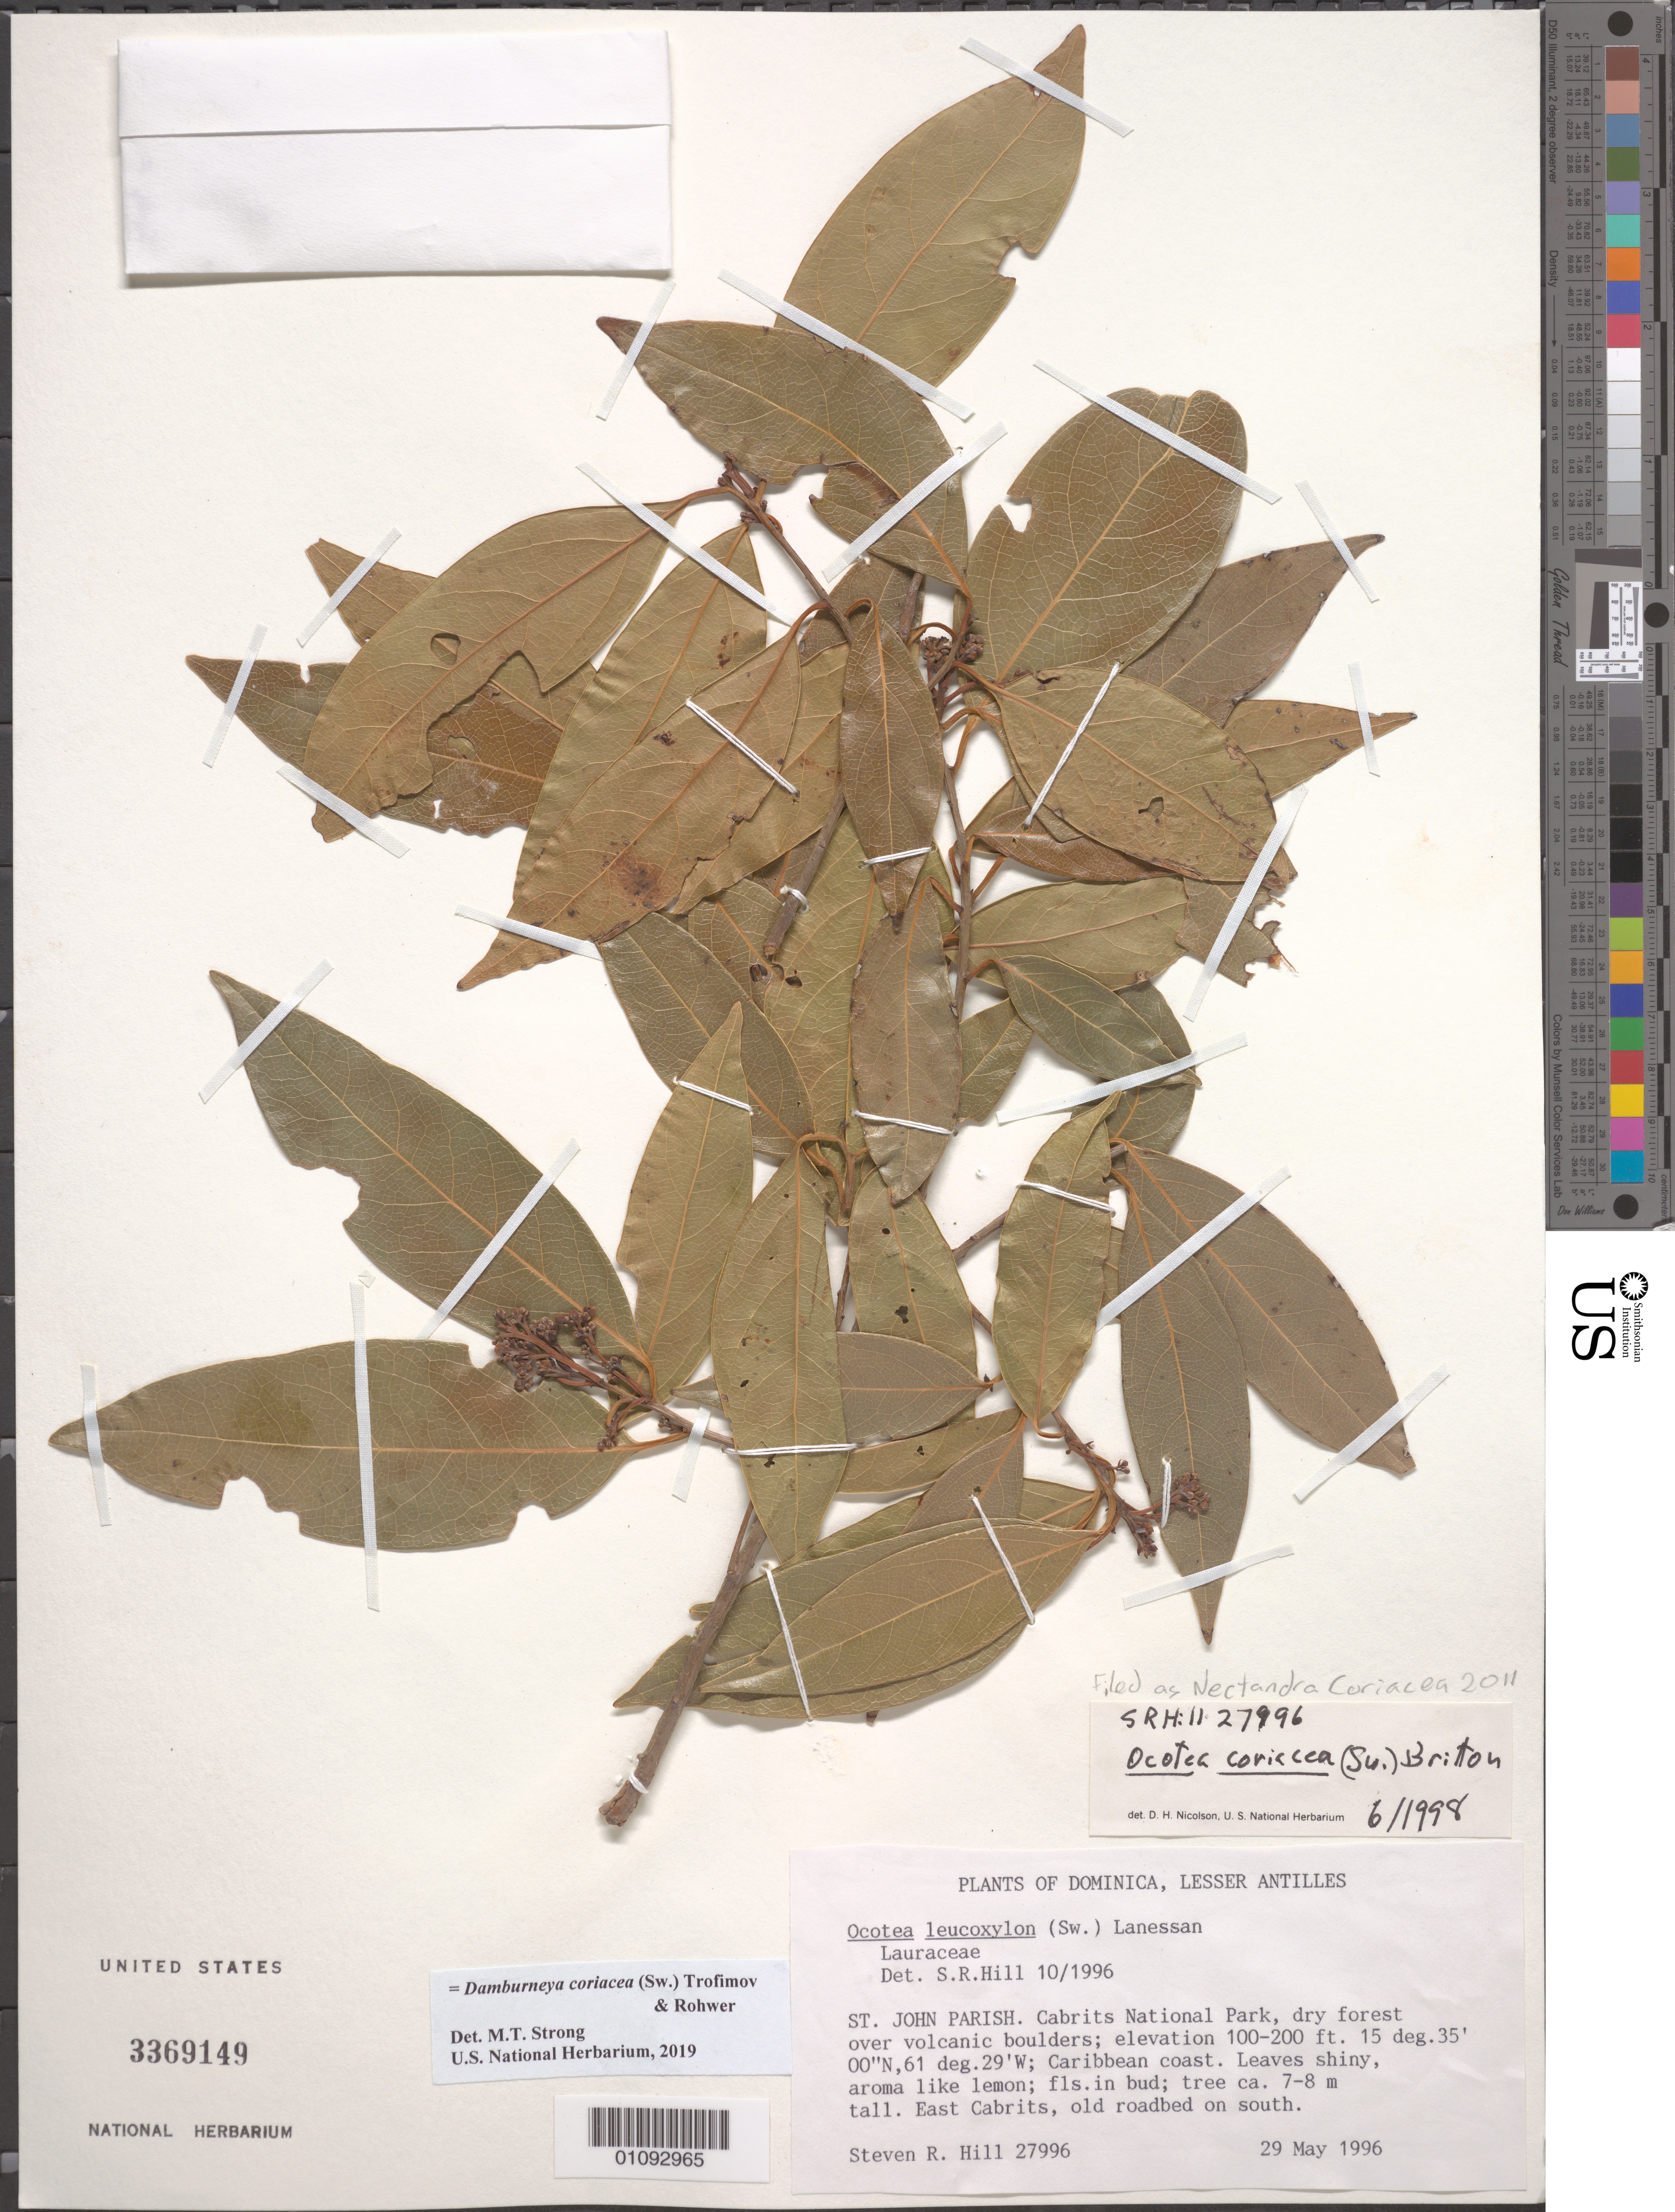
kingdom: Plantae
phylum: Tracheophyta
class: Magnoliopsida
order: Laurales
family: Lauraceae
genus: Damburneya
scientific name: Damburneya coriacea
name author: (Sw.) Trofimov & Rohwer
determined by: Strong, M. T., (US), Smithsonian Institution - National Museum of Natural History (UNITED STATES)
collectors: S. R. Hill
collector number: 27996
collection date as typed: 29 May 1996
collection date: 1996-05-29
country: Dominica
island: Dominica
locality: St. John Parish, Cabrit National Park.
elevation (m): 30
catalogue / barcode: US 3369149